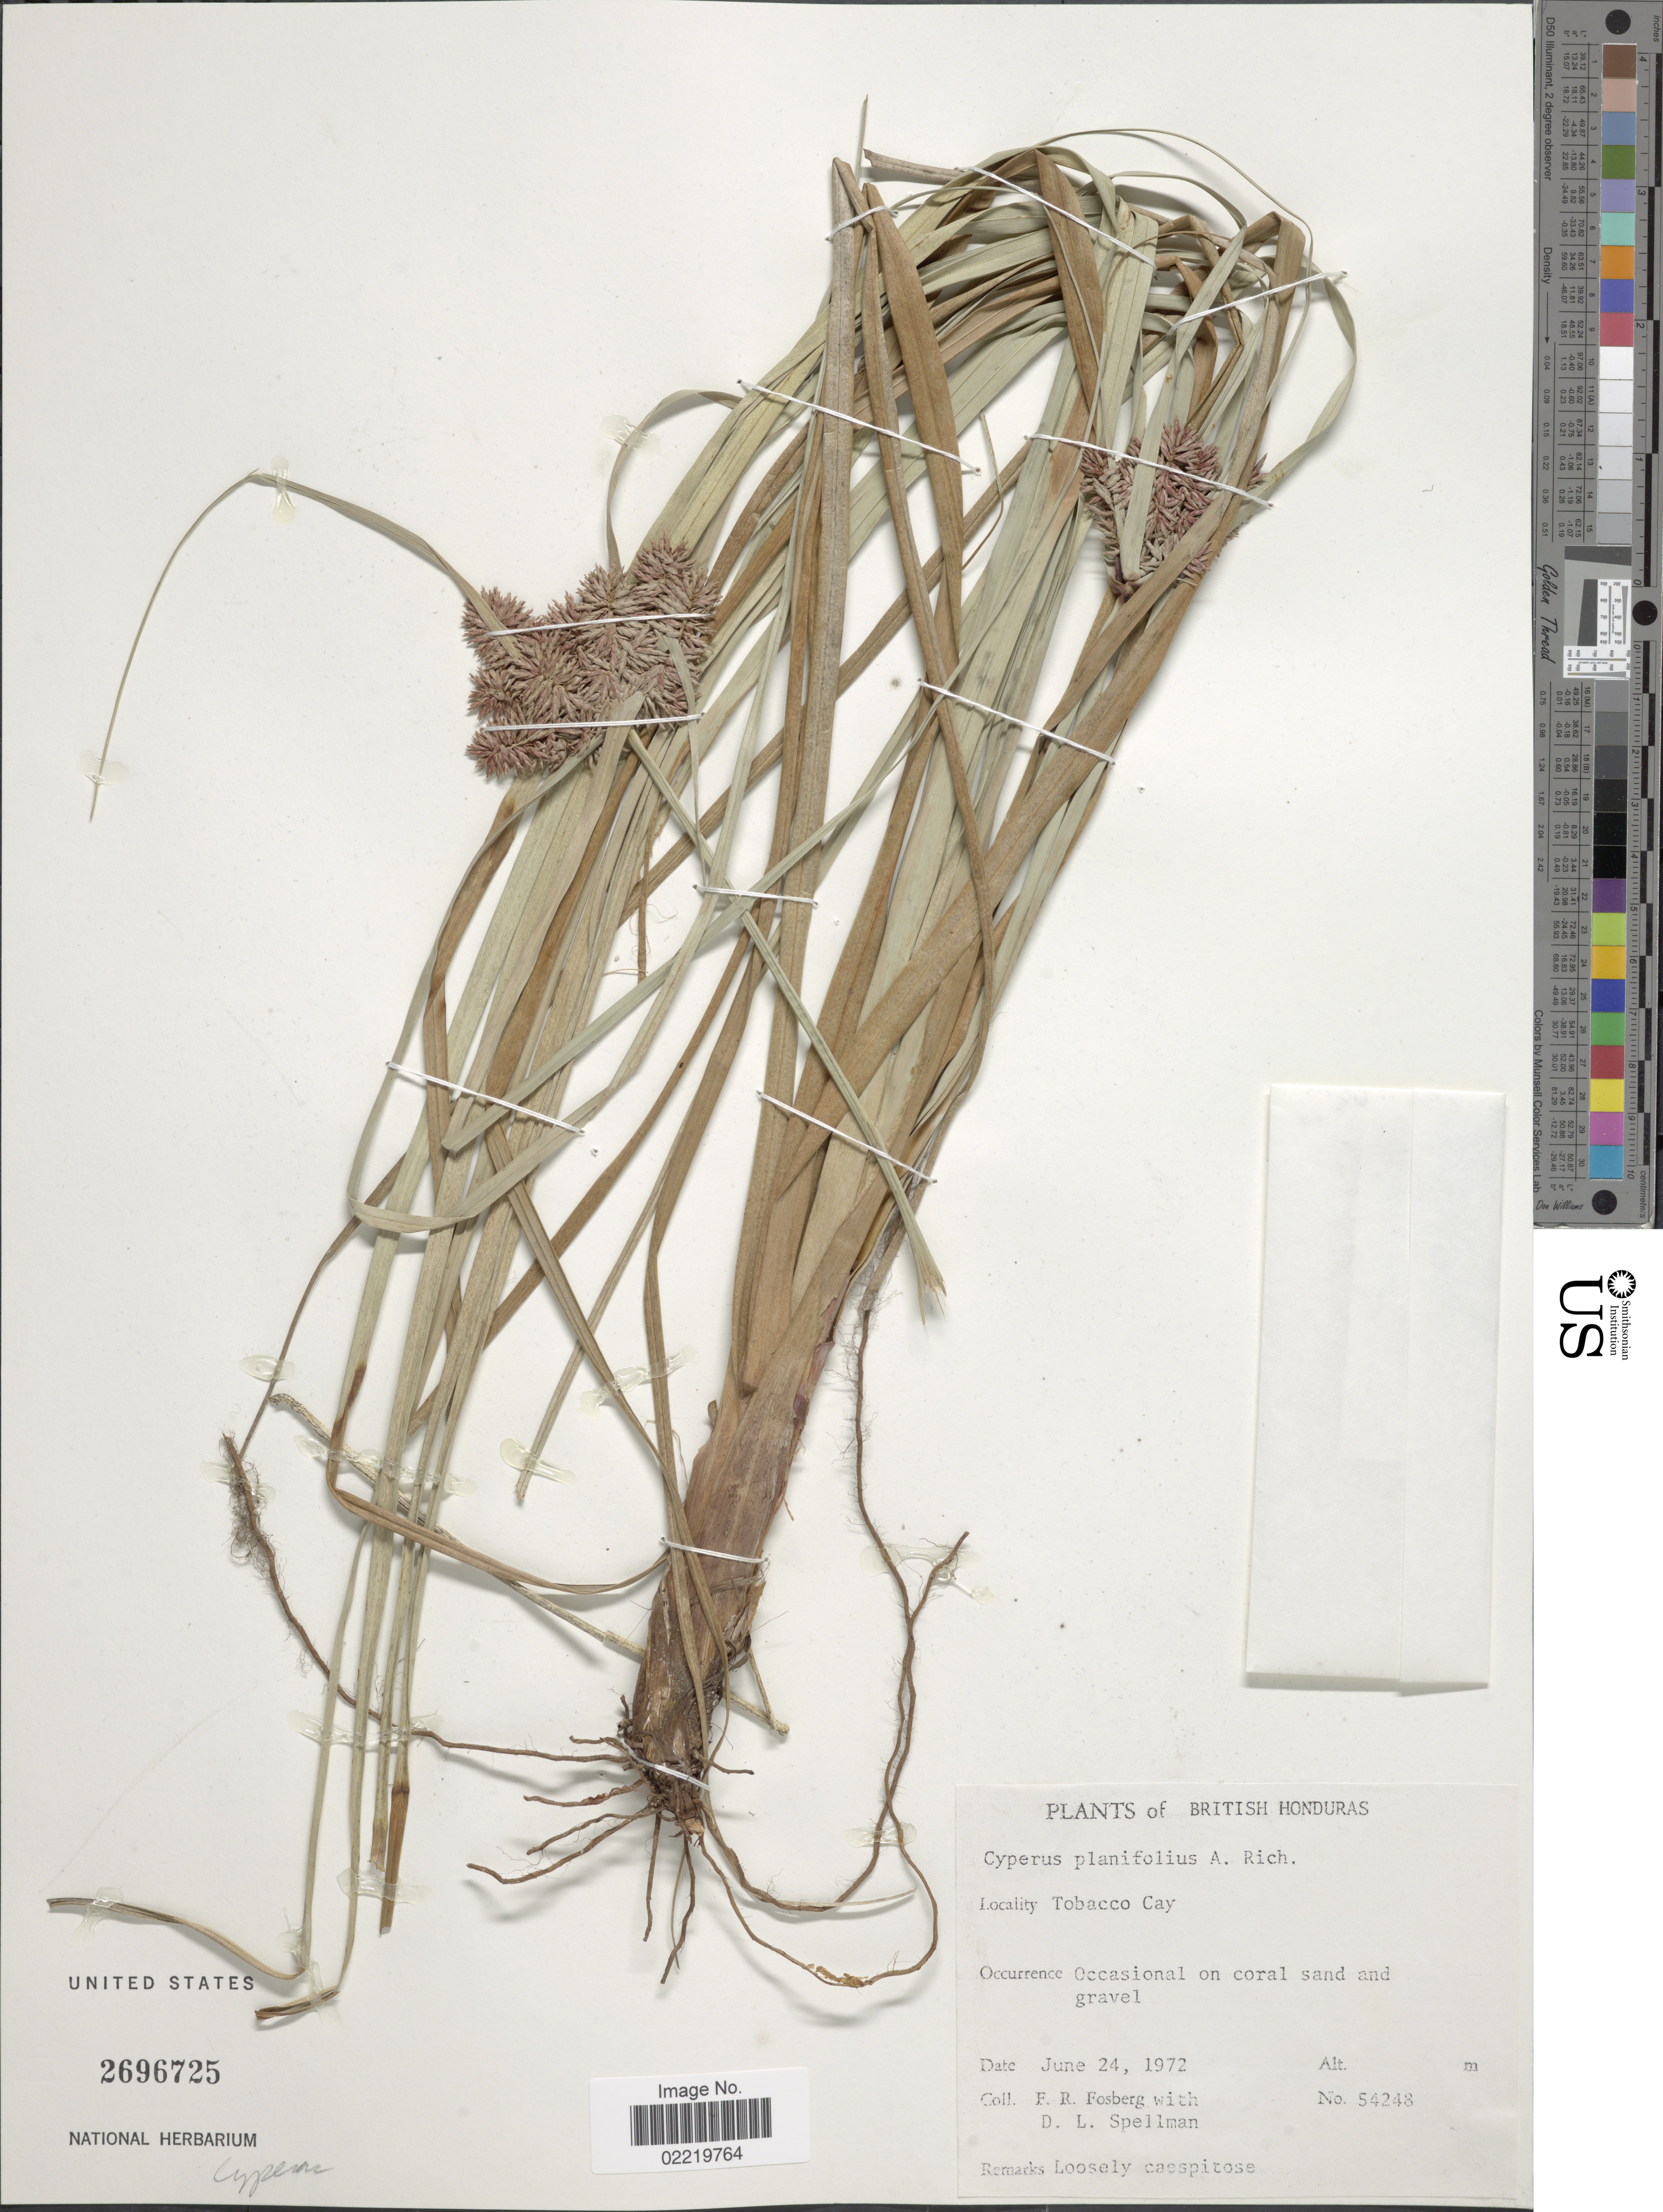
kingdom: Plantae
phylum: Tracheophyta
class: Liliopsida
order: Poales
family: Cyperaceae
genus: Cyperus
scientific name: Cyperus planifolius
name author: Rich.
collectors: F. R. Fosberg & D. L. Spellman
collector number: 54248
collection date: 1972-06-24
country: Belize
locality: British Honduras, Tobacco Cay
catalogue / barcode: US 2696725